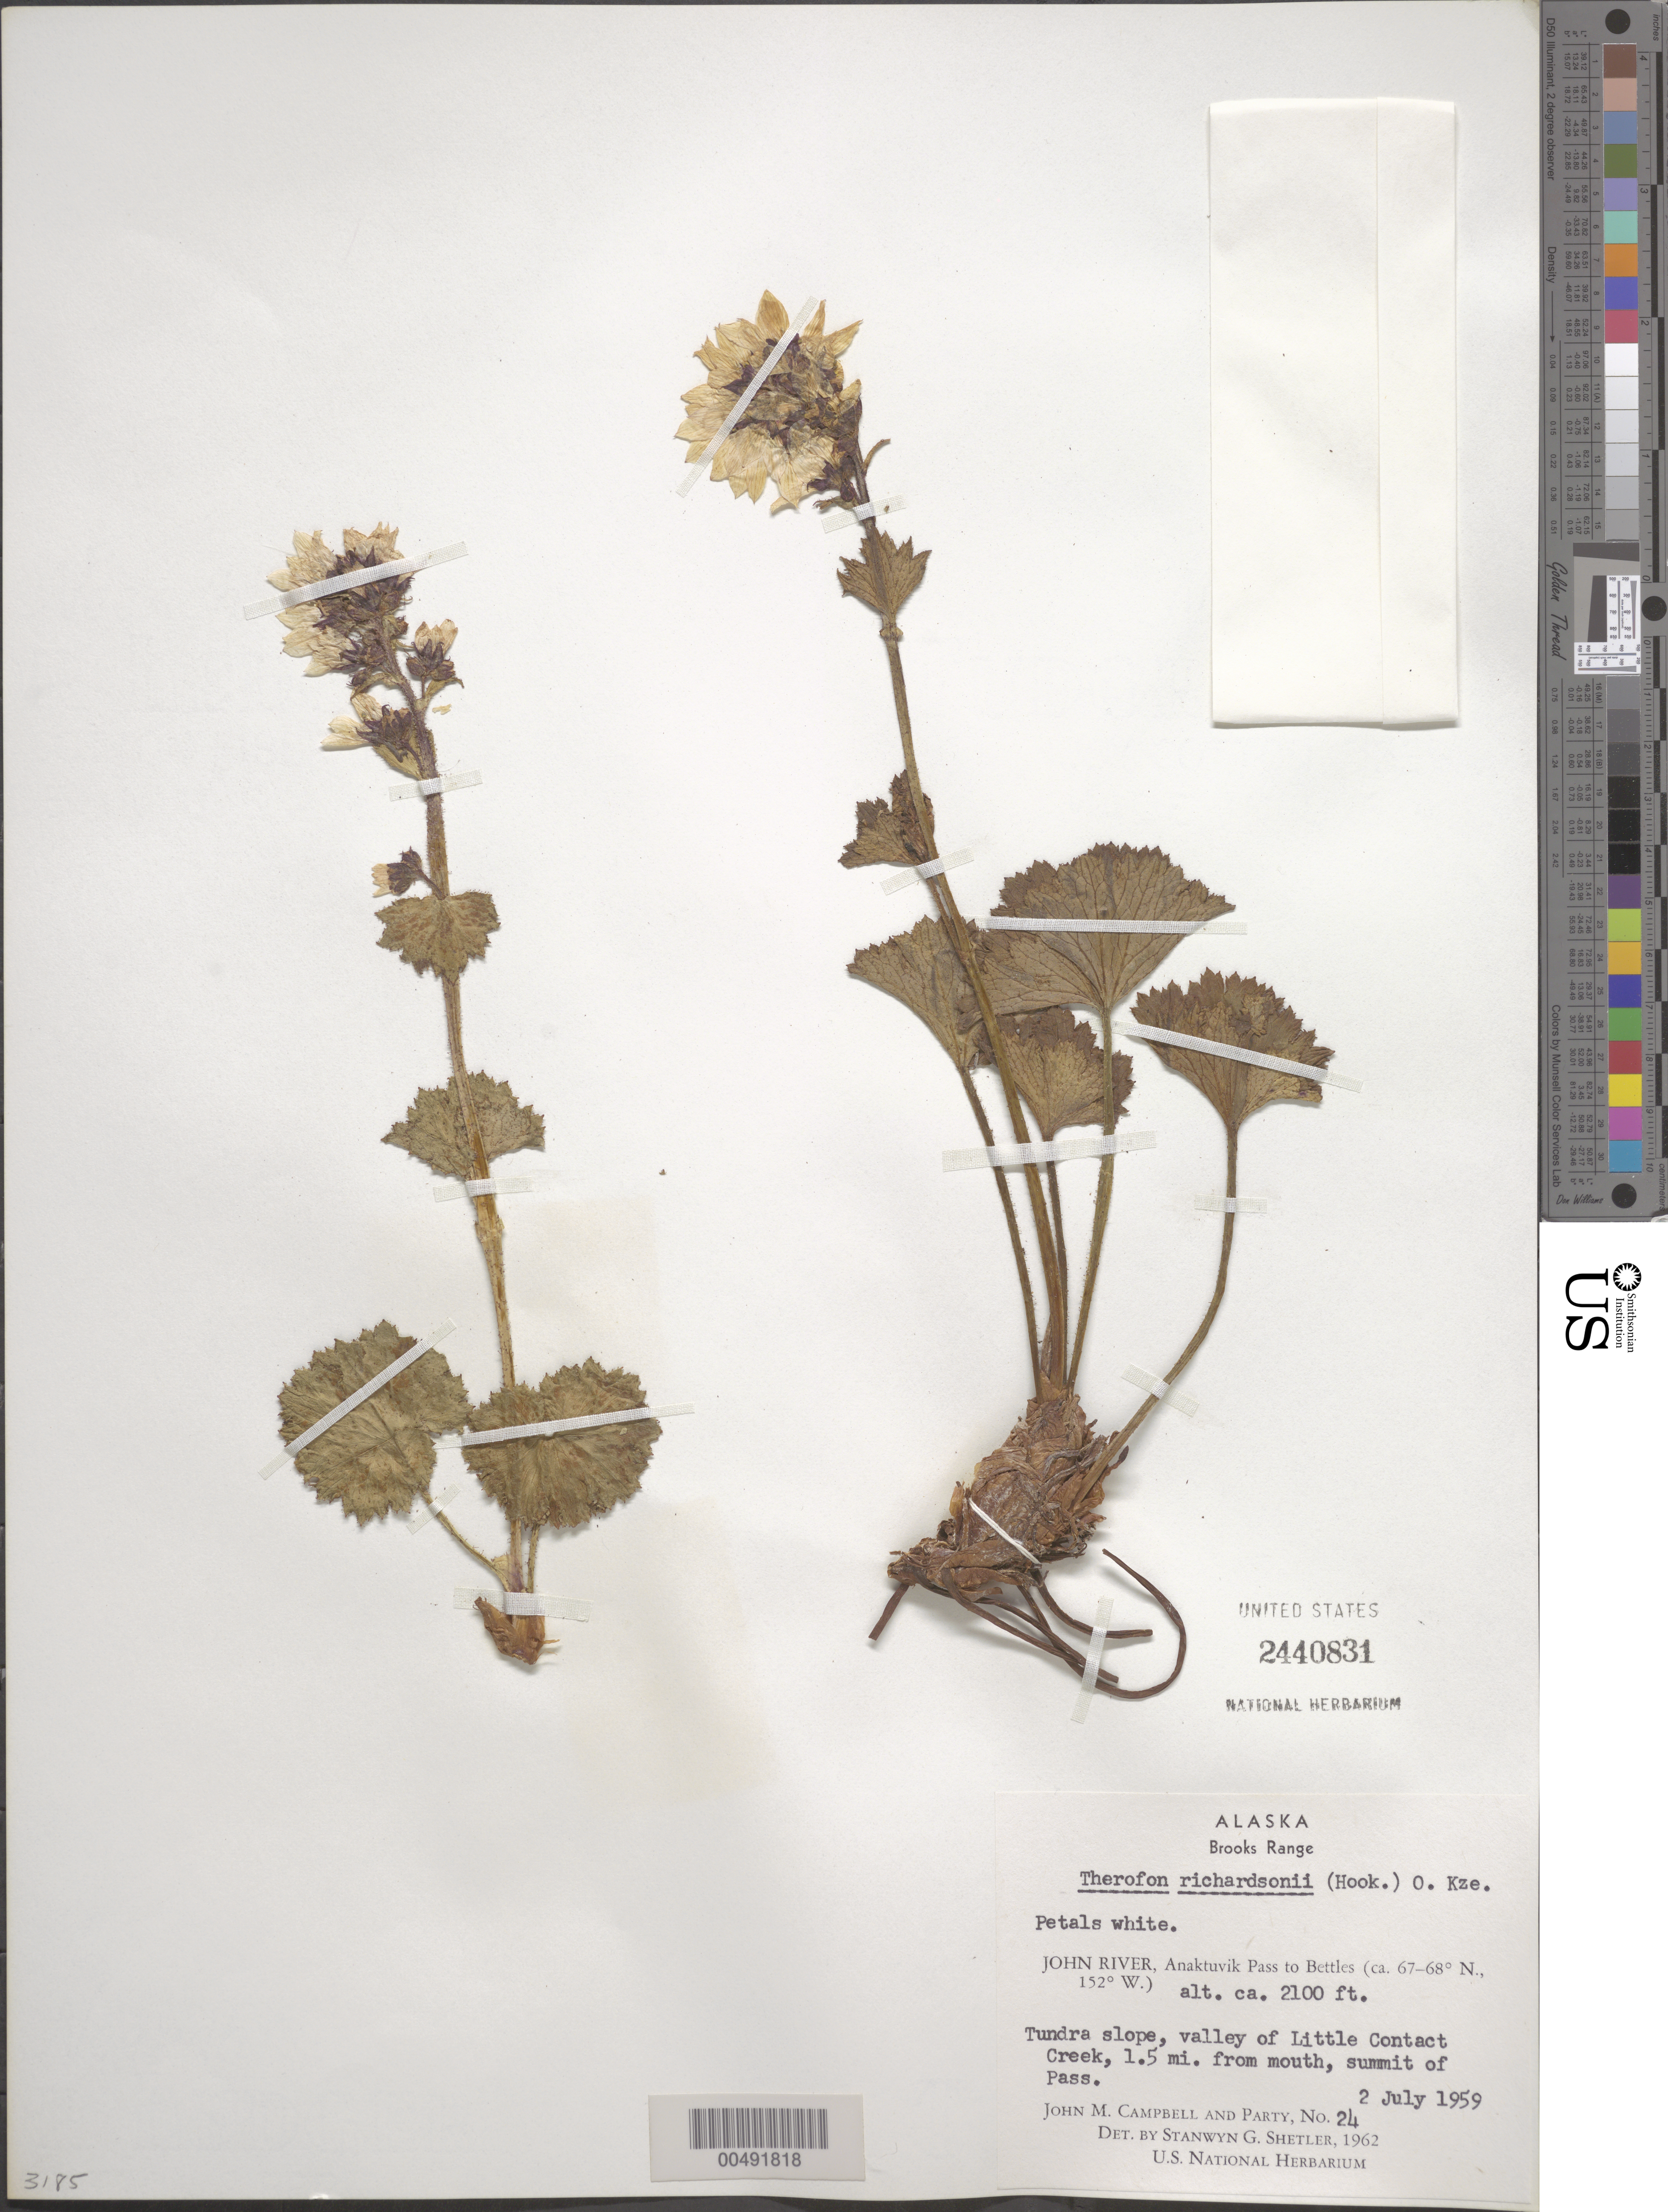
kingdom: Plantae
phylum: Tracheophyta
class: Magnoliopsida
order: Saxifragales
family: Saxifragaceae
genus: Therofon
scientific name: Therofon richardsonii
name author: (Hook.) Kuntze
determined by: Shetler, Stanwyn G., (US), NMNH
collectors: J. M. Campbell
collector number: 24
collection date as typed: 02 Jul 1959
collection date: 1959-07-02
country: United States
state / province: Alaska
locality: Brooks Range, John River, summit of Anaktuvuk Pass, valley of Little Contact Creek, 1.5 mi. from mouth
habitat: tundra slope in valley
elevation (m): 640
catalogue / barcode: US 2440831